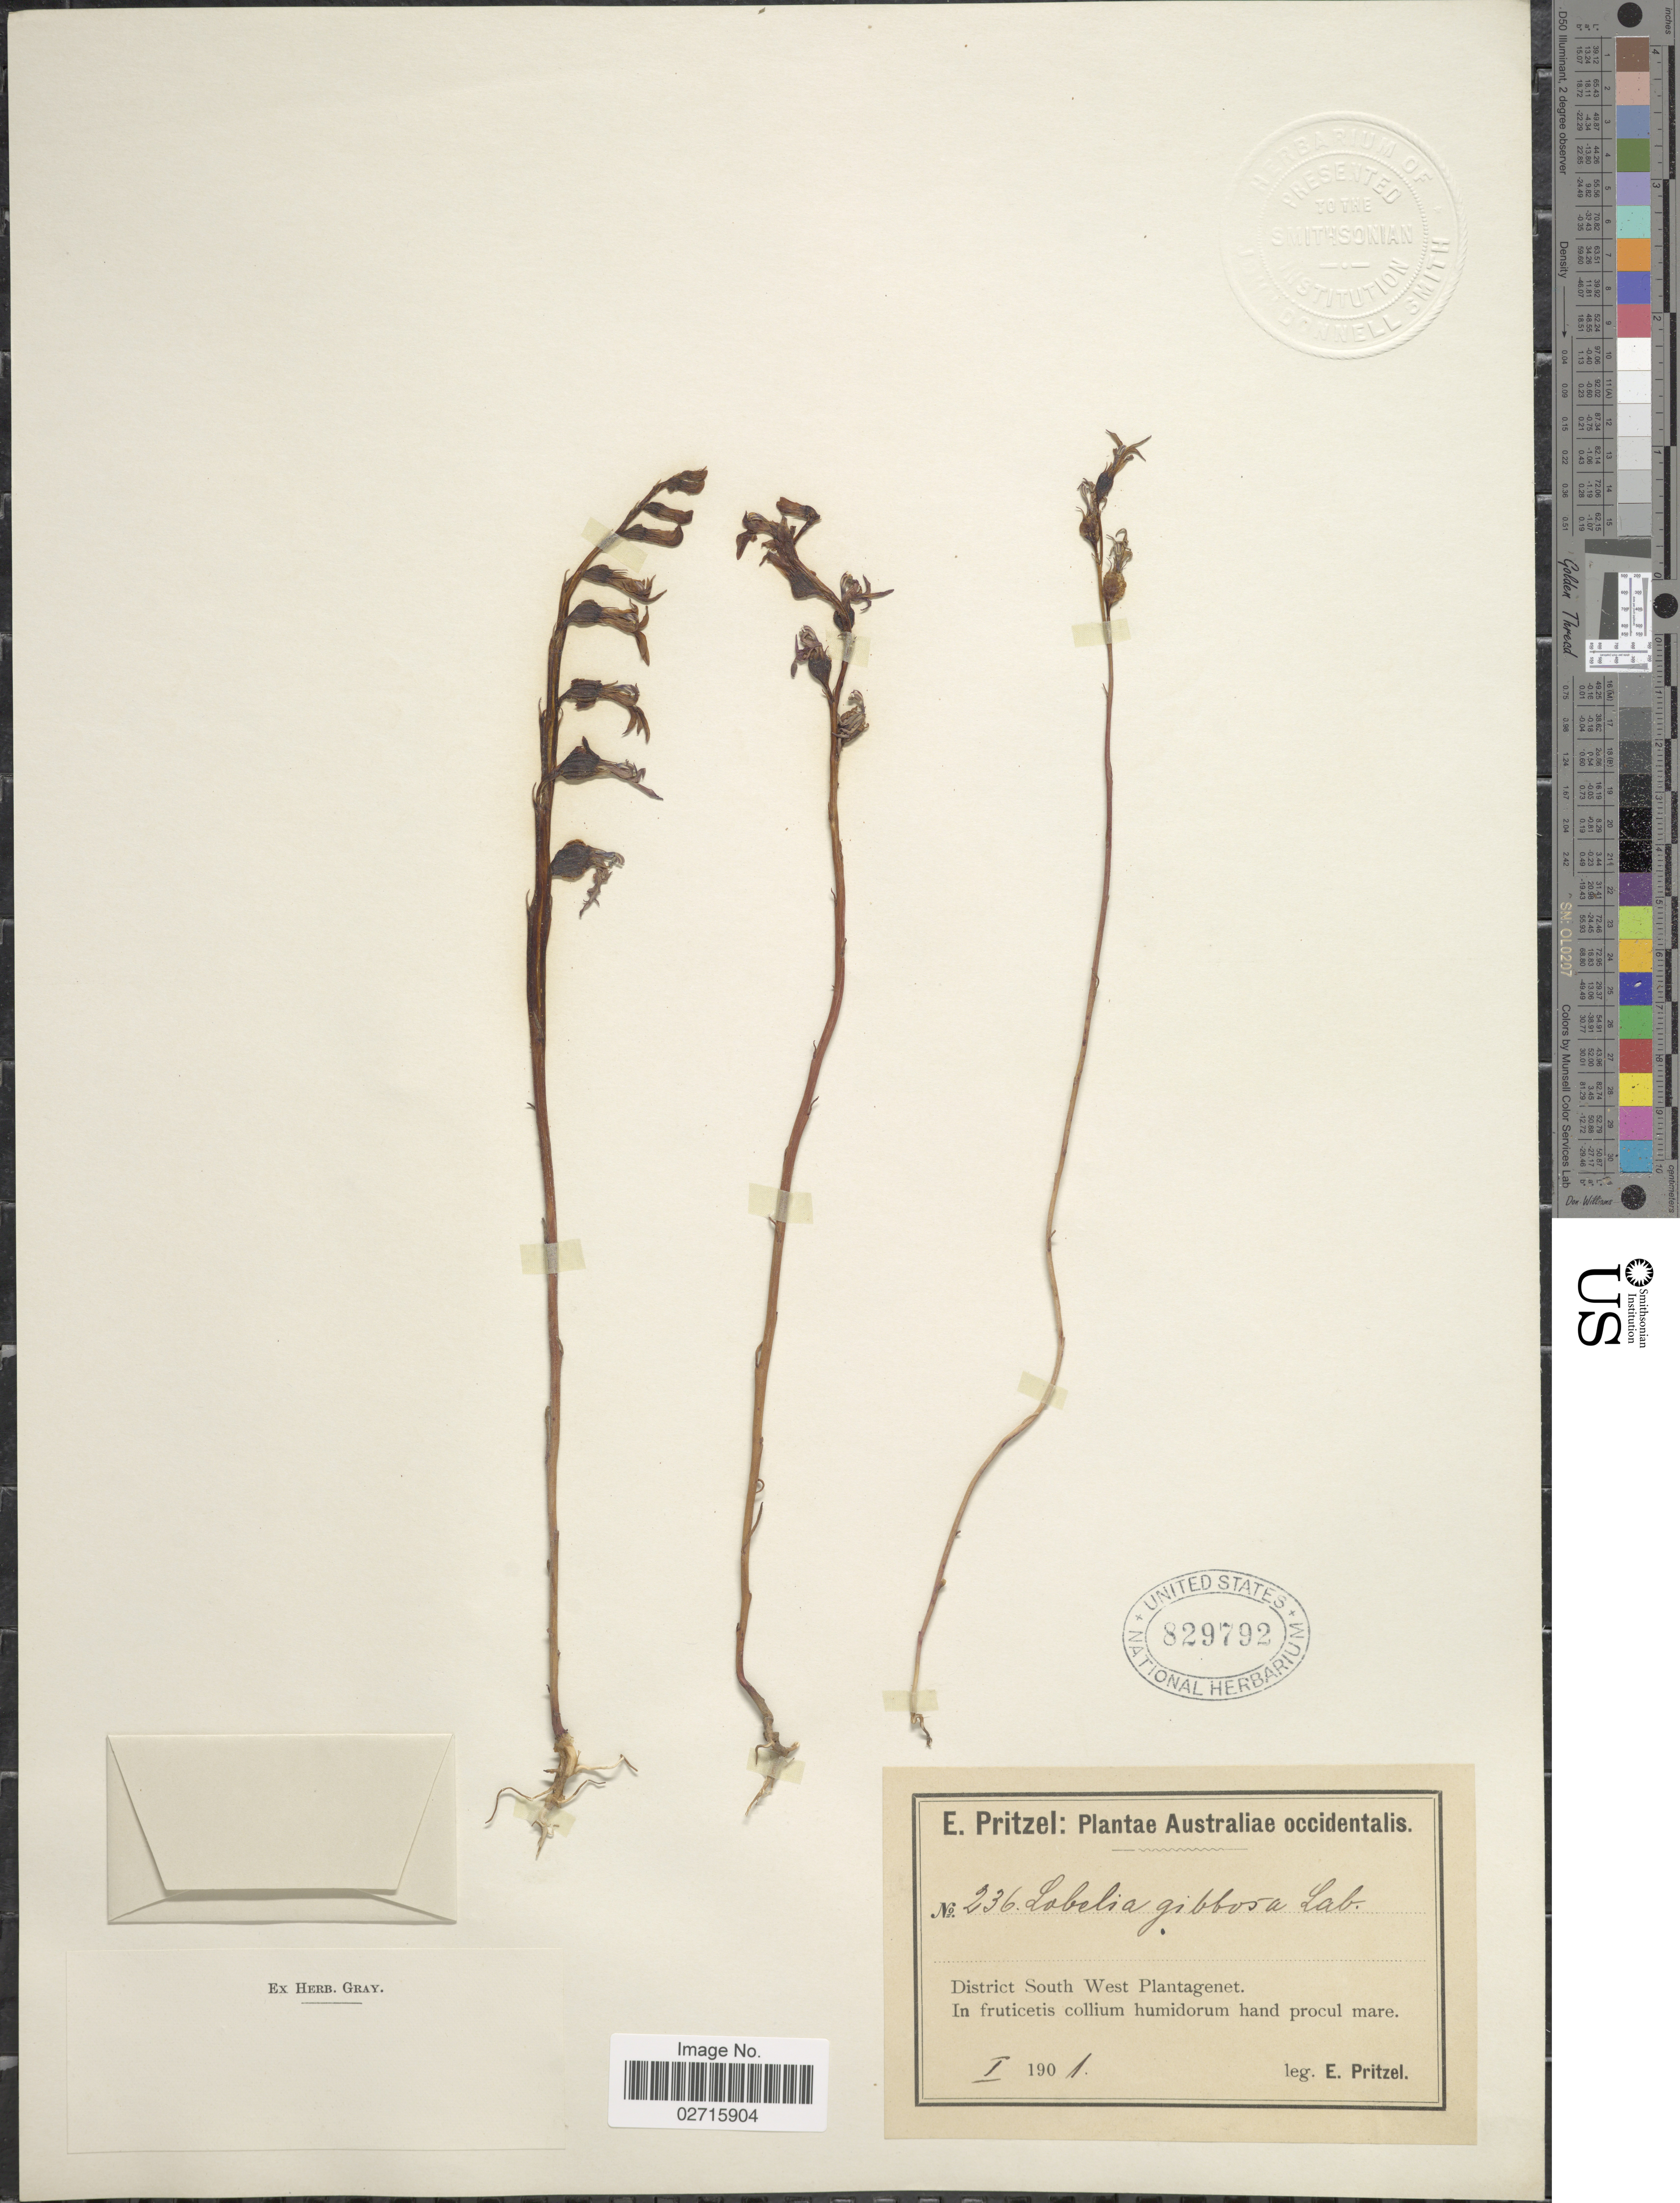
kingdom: Plantae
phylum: Tracheophyta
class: Magnoliopsida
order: Asterales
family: Campanulaceae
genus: Lobelia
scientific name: Lobelia gibbosa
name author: Labill.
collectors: E. G. Pritzel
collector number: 236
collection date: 1901-01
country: Australia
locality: Australiae occidentalis, District South West Plantagenet.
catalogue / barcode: US 829792